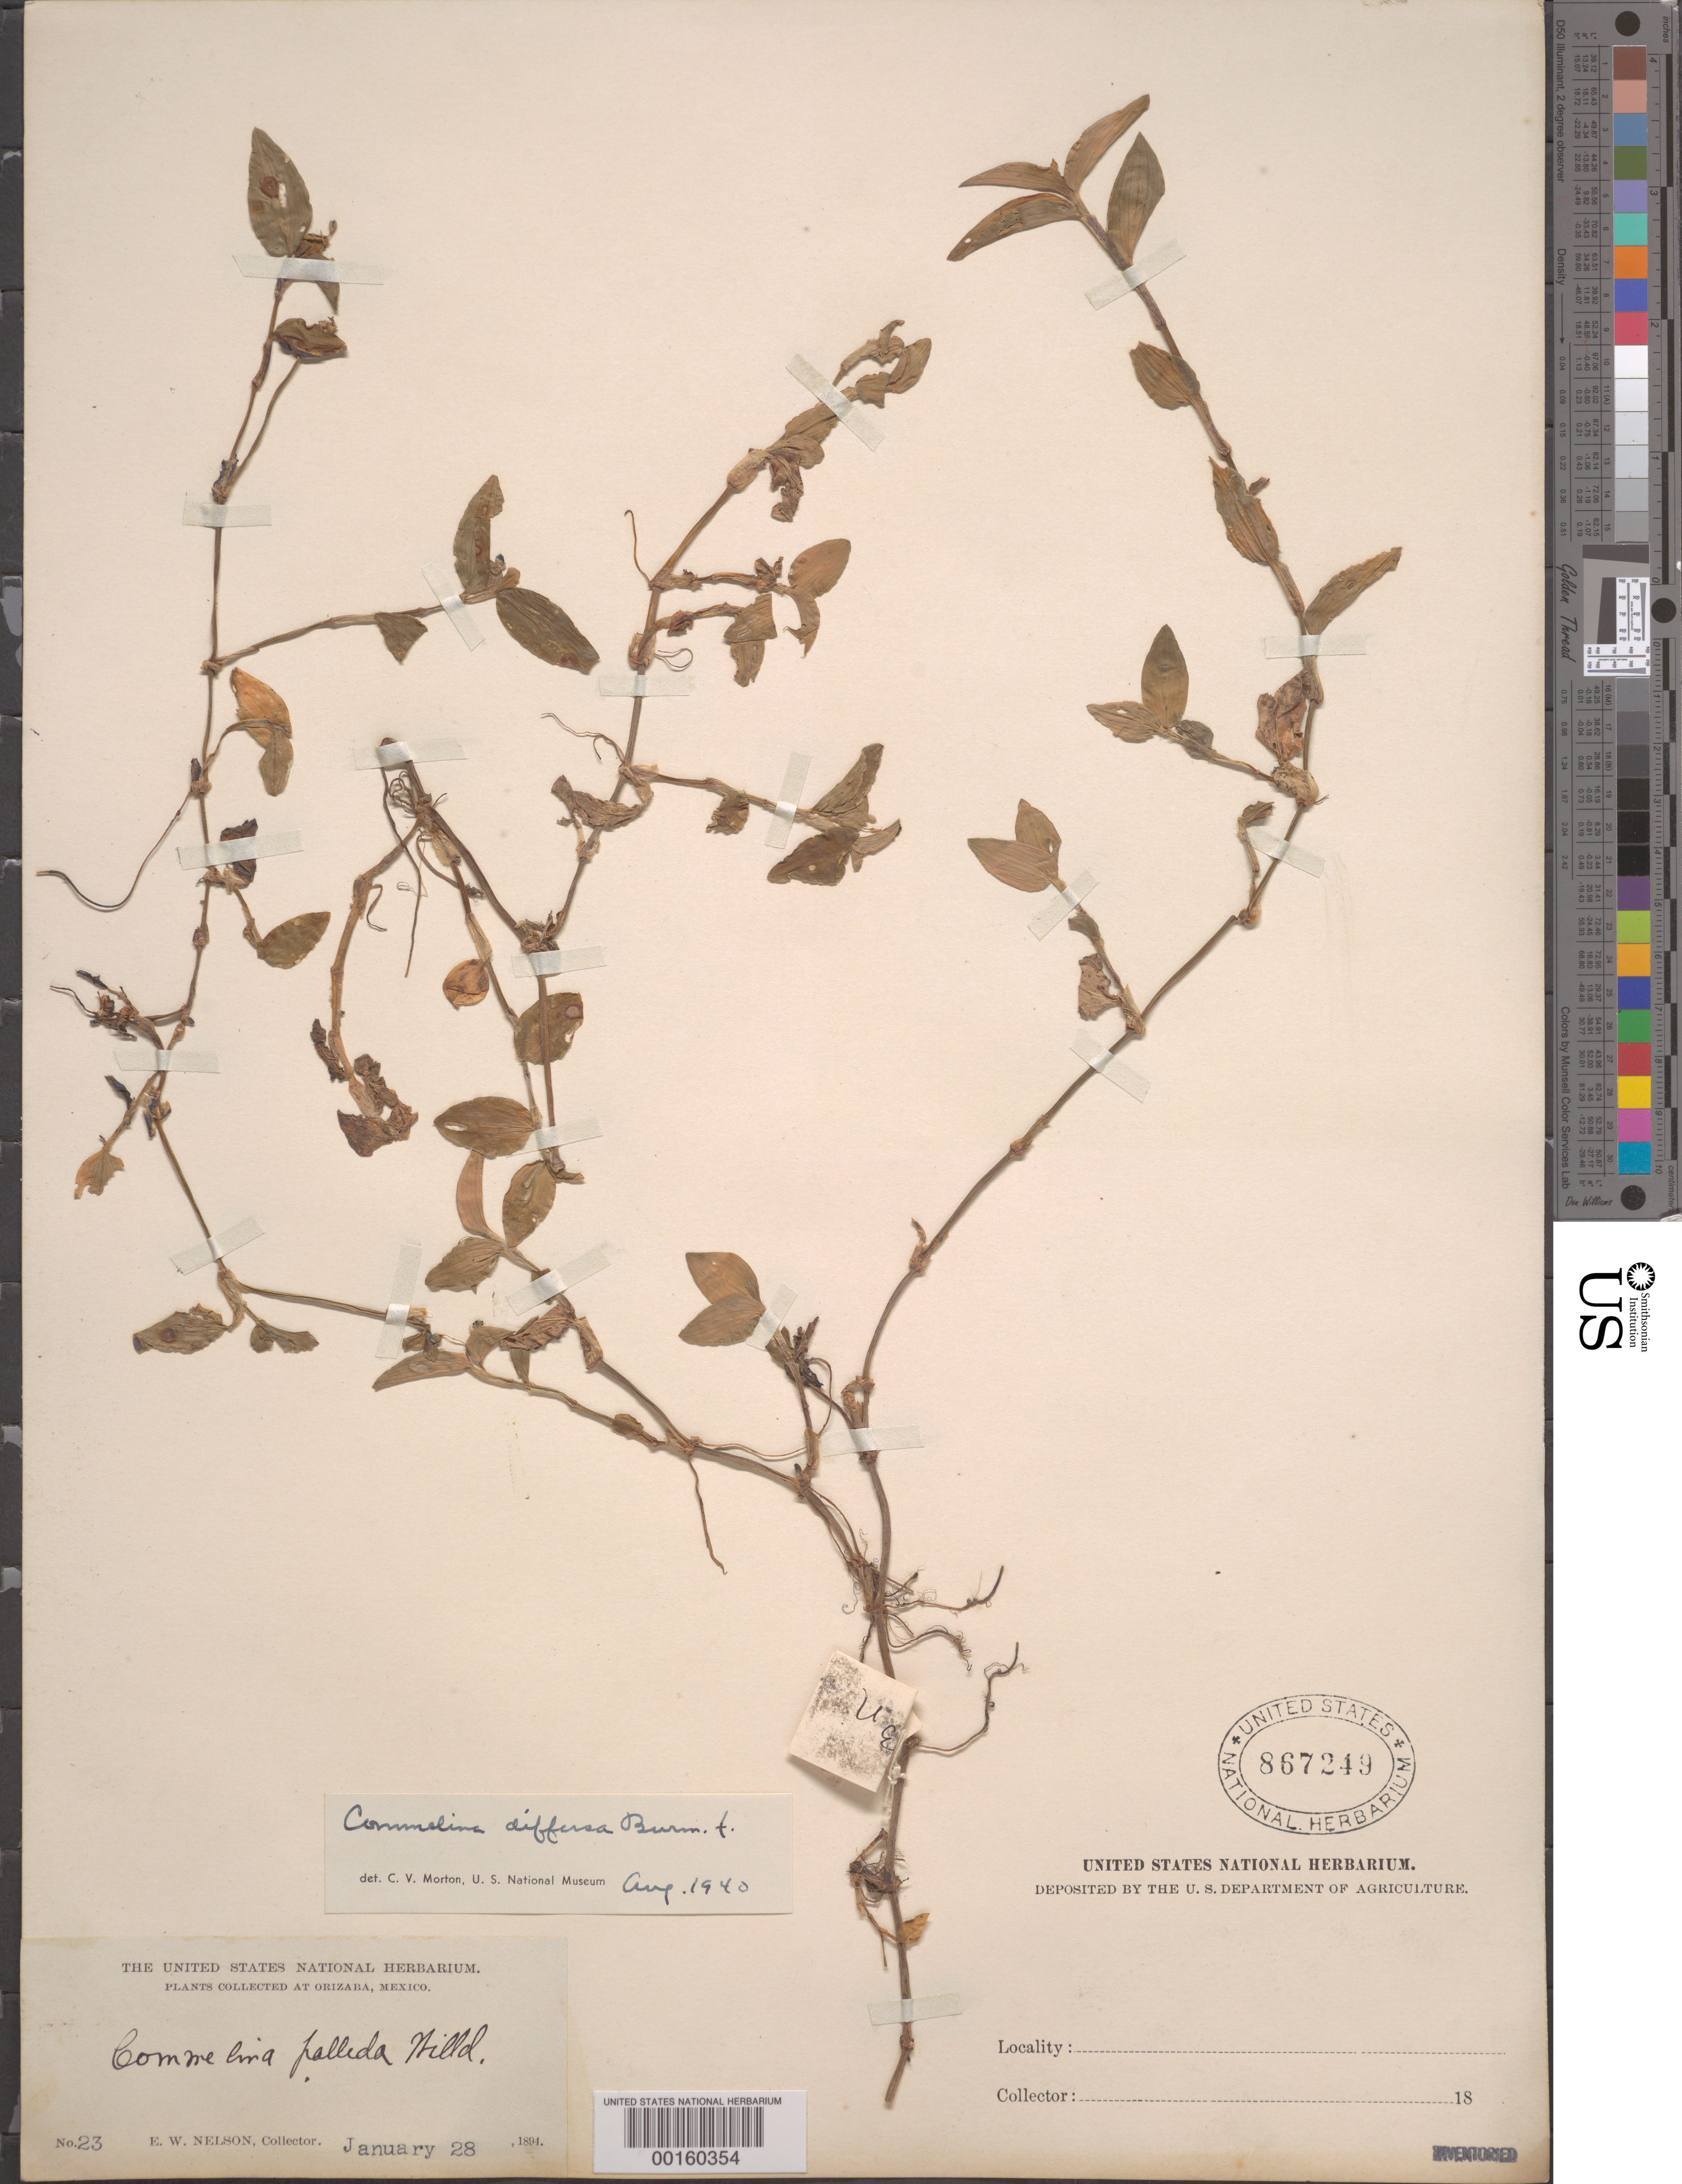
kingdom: Plantae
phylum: Tracheophyta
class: Liliopsida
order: Commelinales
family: Commelinaceae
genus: Commelina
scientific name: Commelina diffusa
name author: Burm. f.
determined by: Morton, C. V.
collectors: E. W. Nelson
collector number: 23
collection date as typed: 28 Jan 1894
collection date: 1894-01-28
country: Mexico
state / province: Veracruz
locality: Orizaba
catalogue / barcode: US 867249